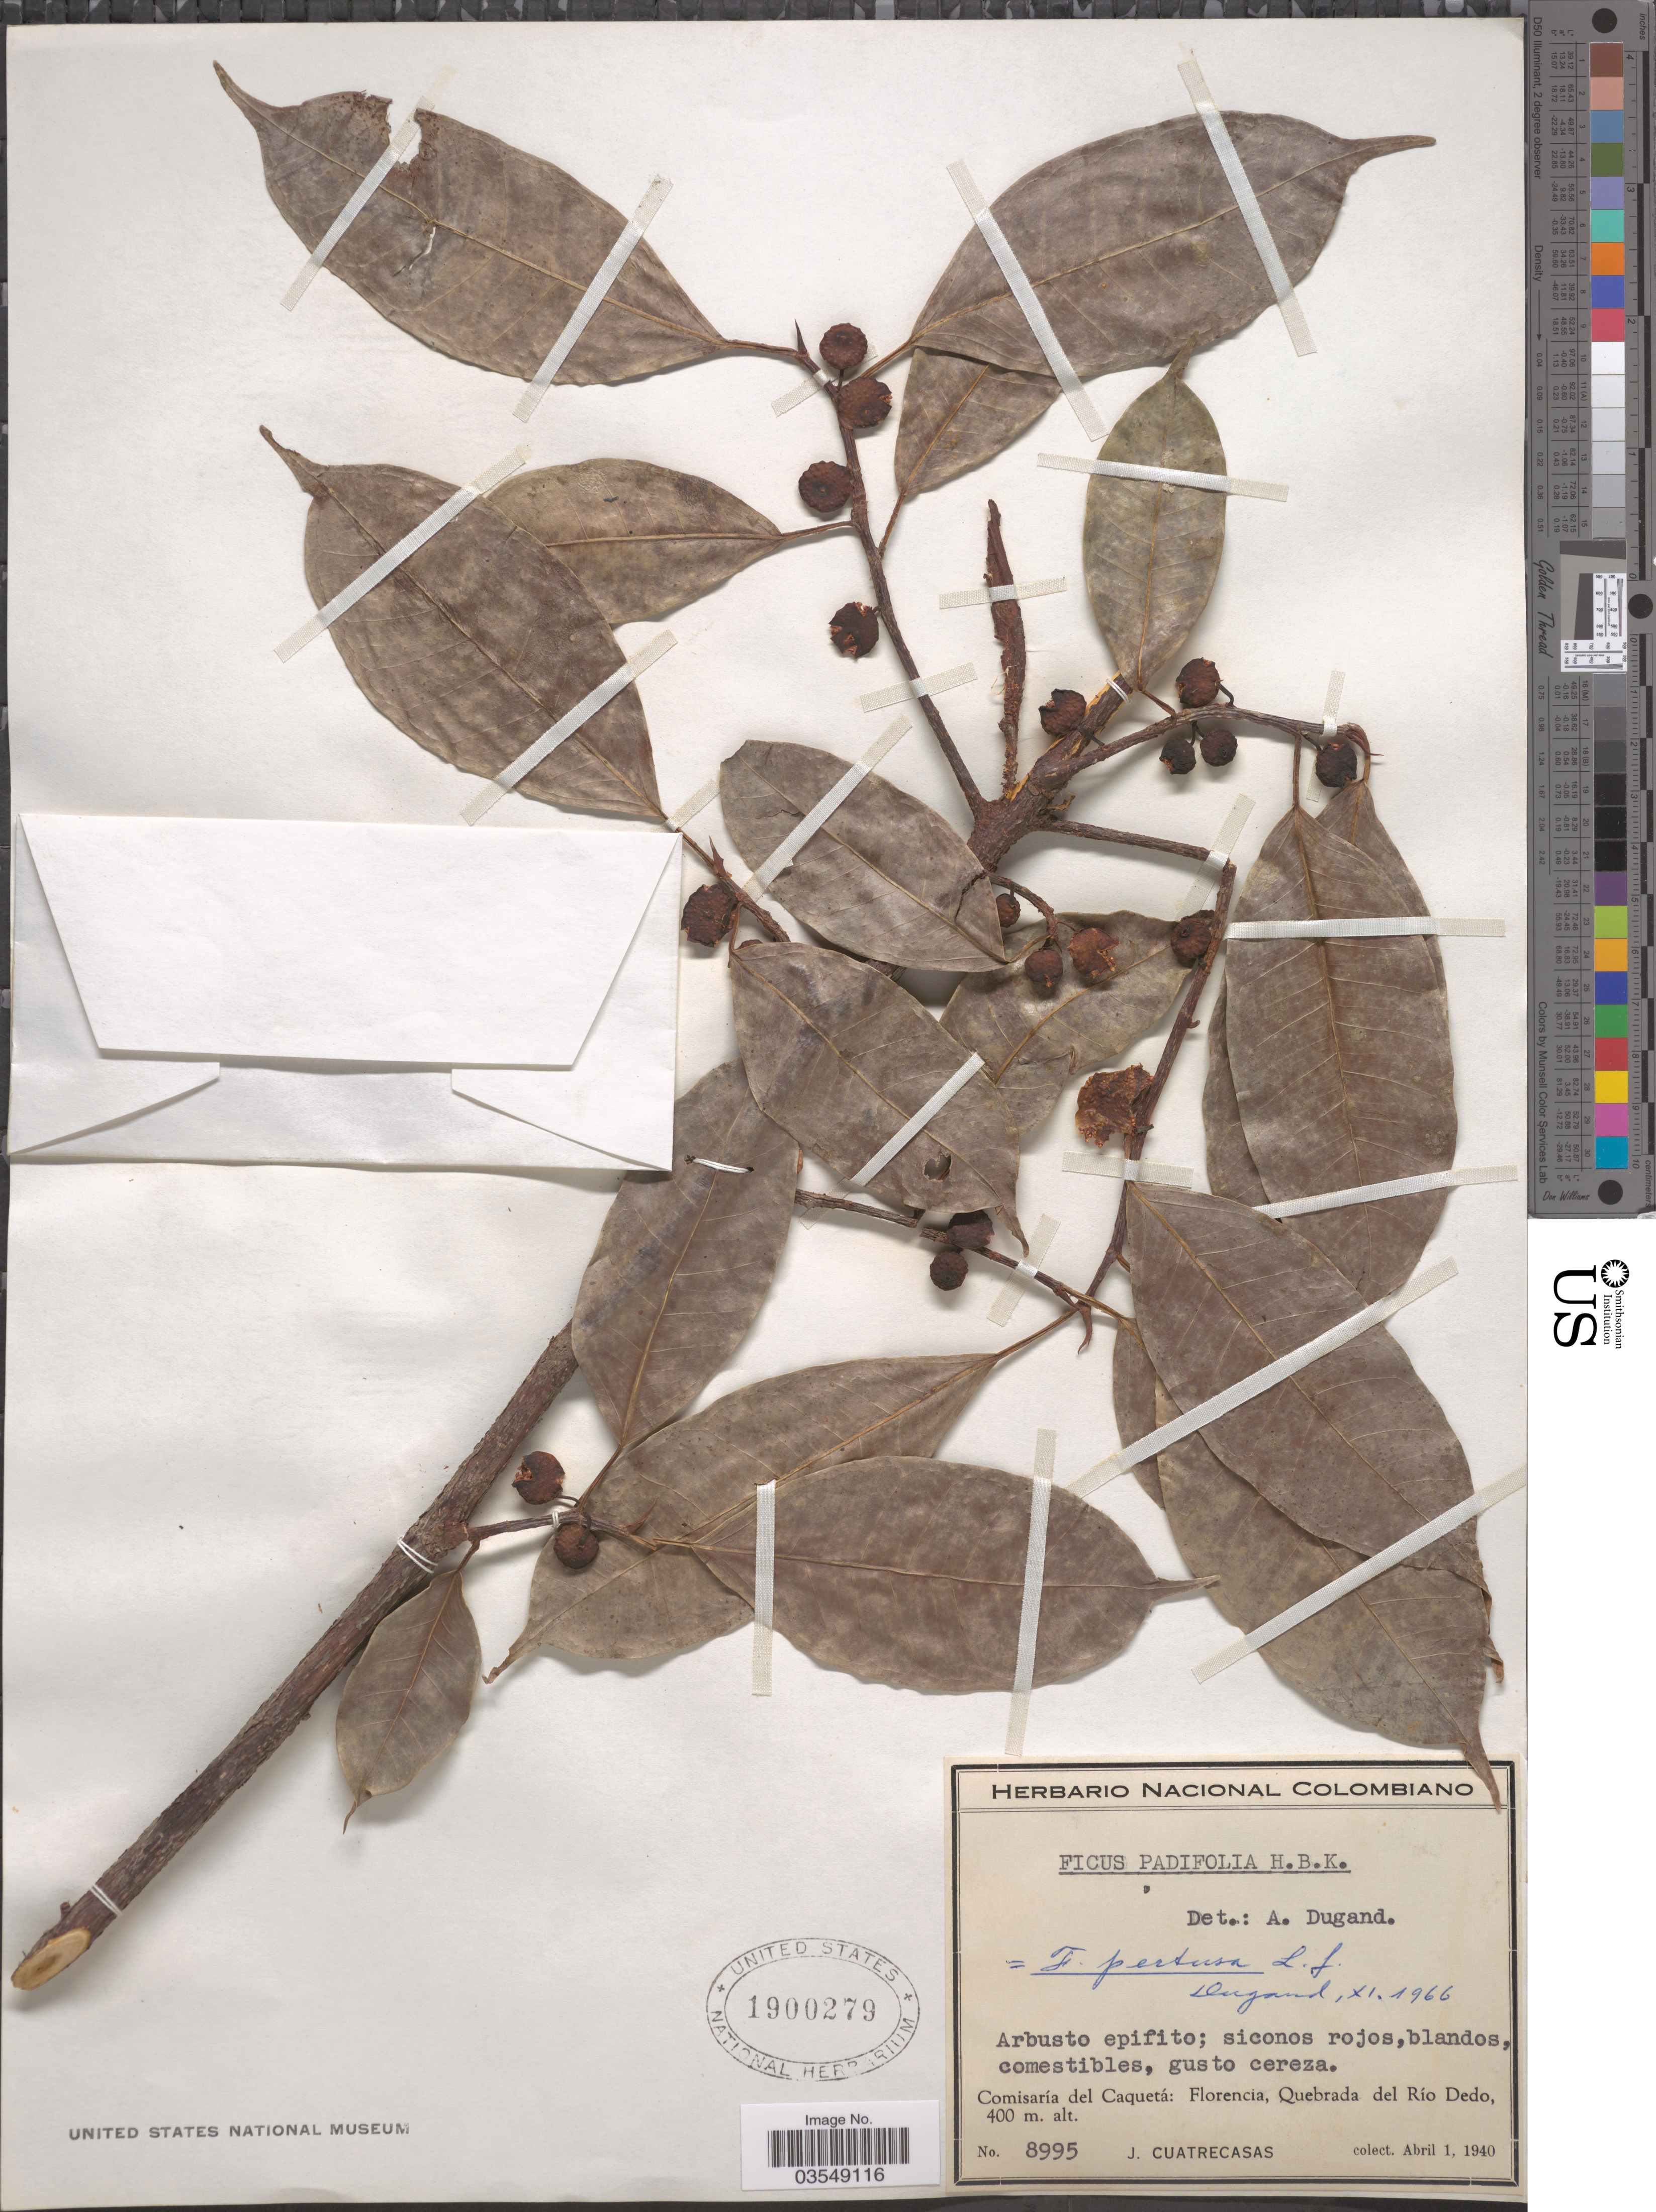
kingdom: Plantae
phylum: Tracheophyta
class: Magnoliopsida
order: Rosales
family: Moraceae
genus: Ficus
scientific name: Ficus pertusa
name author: L. f.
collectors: J. Cuatrecasas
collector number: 8995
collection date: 1940-04-01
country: Colombia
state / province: Caquetá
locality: Comisaría del Caquetá: Florencia, Quebrada del Río Dedo.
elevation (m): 400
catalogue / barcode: US 1900279